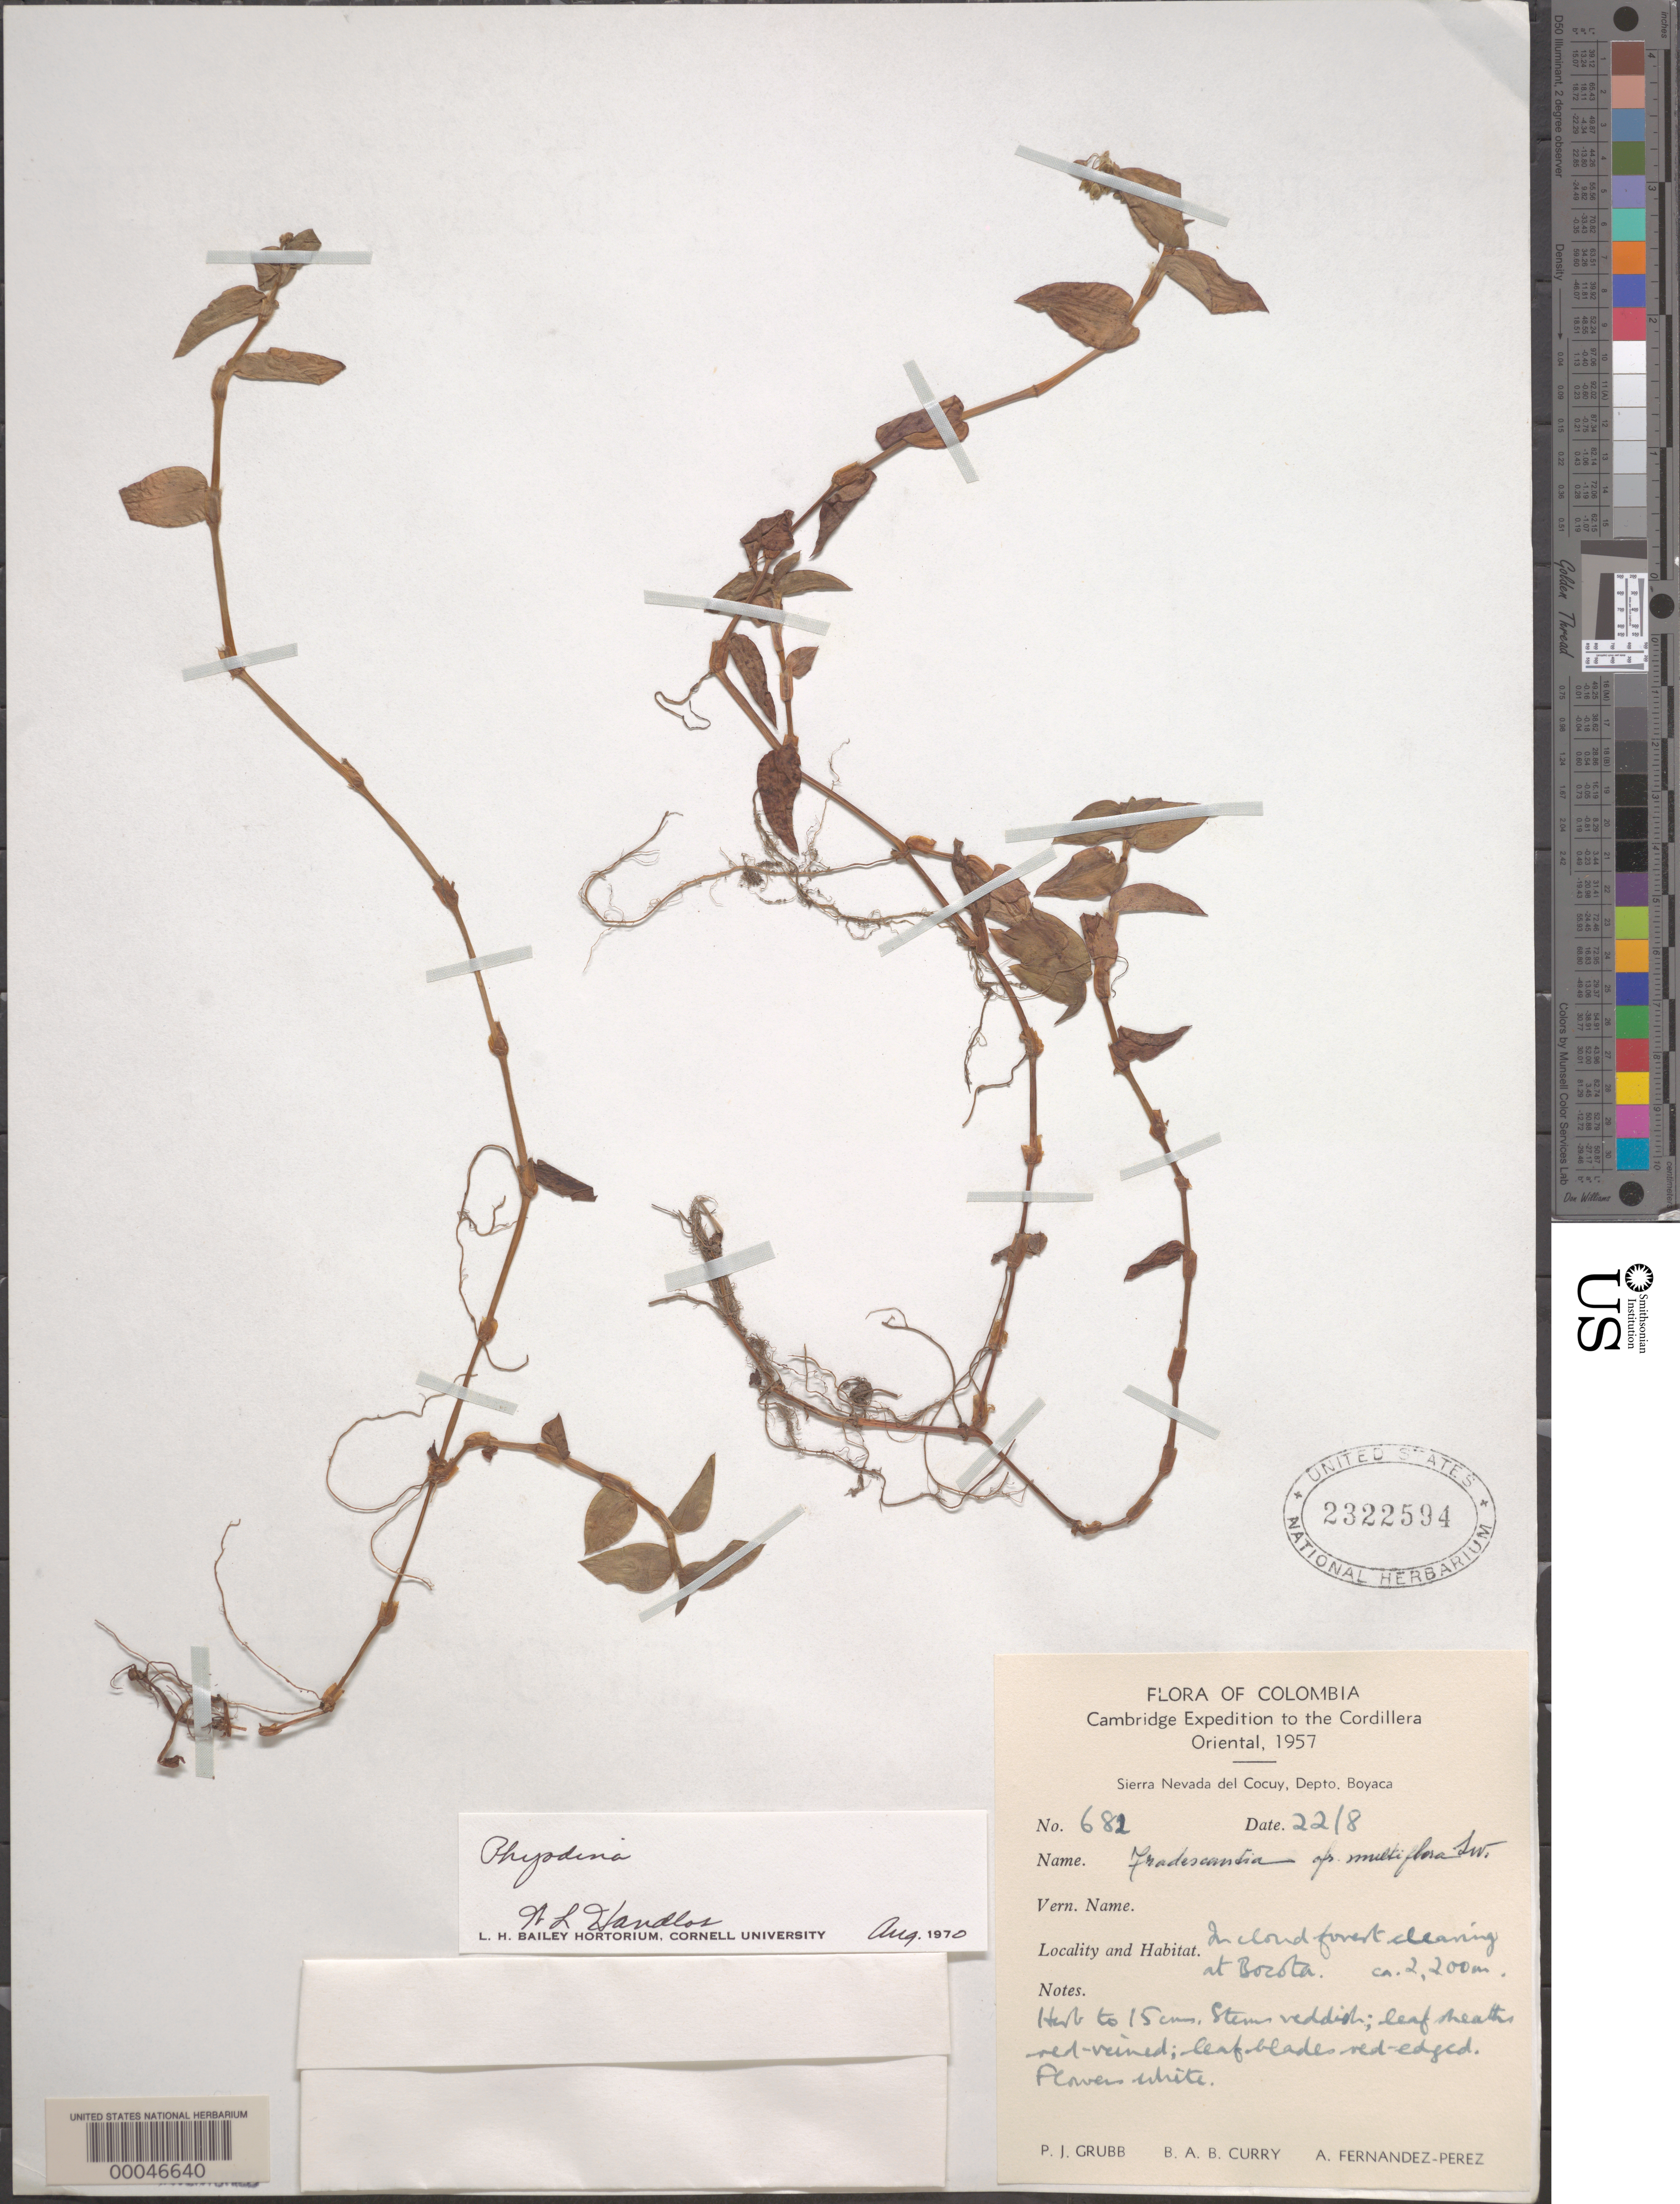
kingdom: Plantae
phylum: Tracheophyta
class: Liliopsida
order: Commelinales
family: Commelinaceae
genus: Callisia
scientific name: Callisia sp.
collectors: P. J. Grubb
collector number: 682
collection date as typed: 22 Aug 1957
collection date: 1957-08-22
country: Colombia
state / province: Boyacá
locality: Bogota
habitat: Cloud forest clearing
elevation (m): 2200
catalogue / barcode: US 2322594